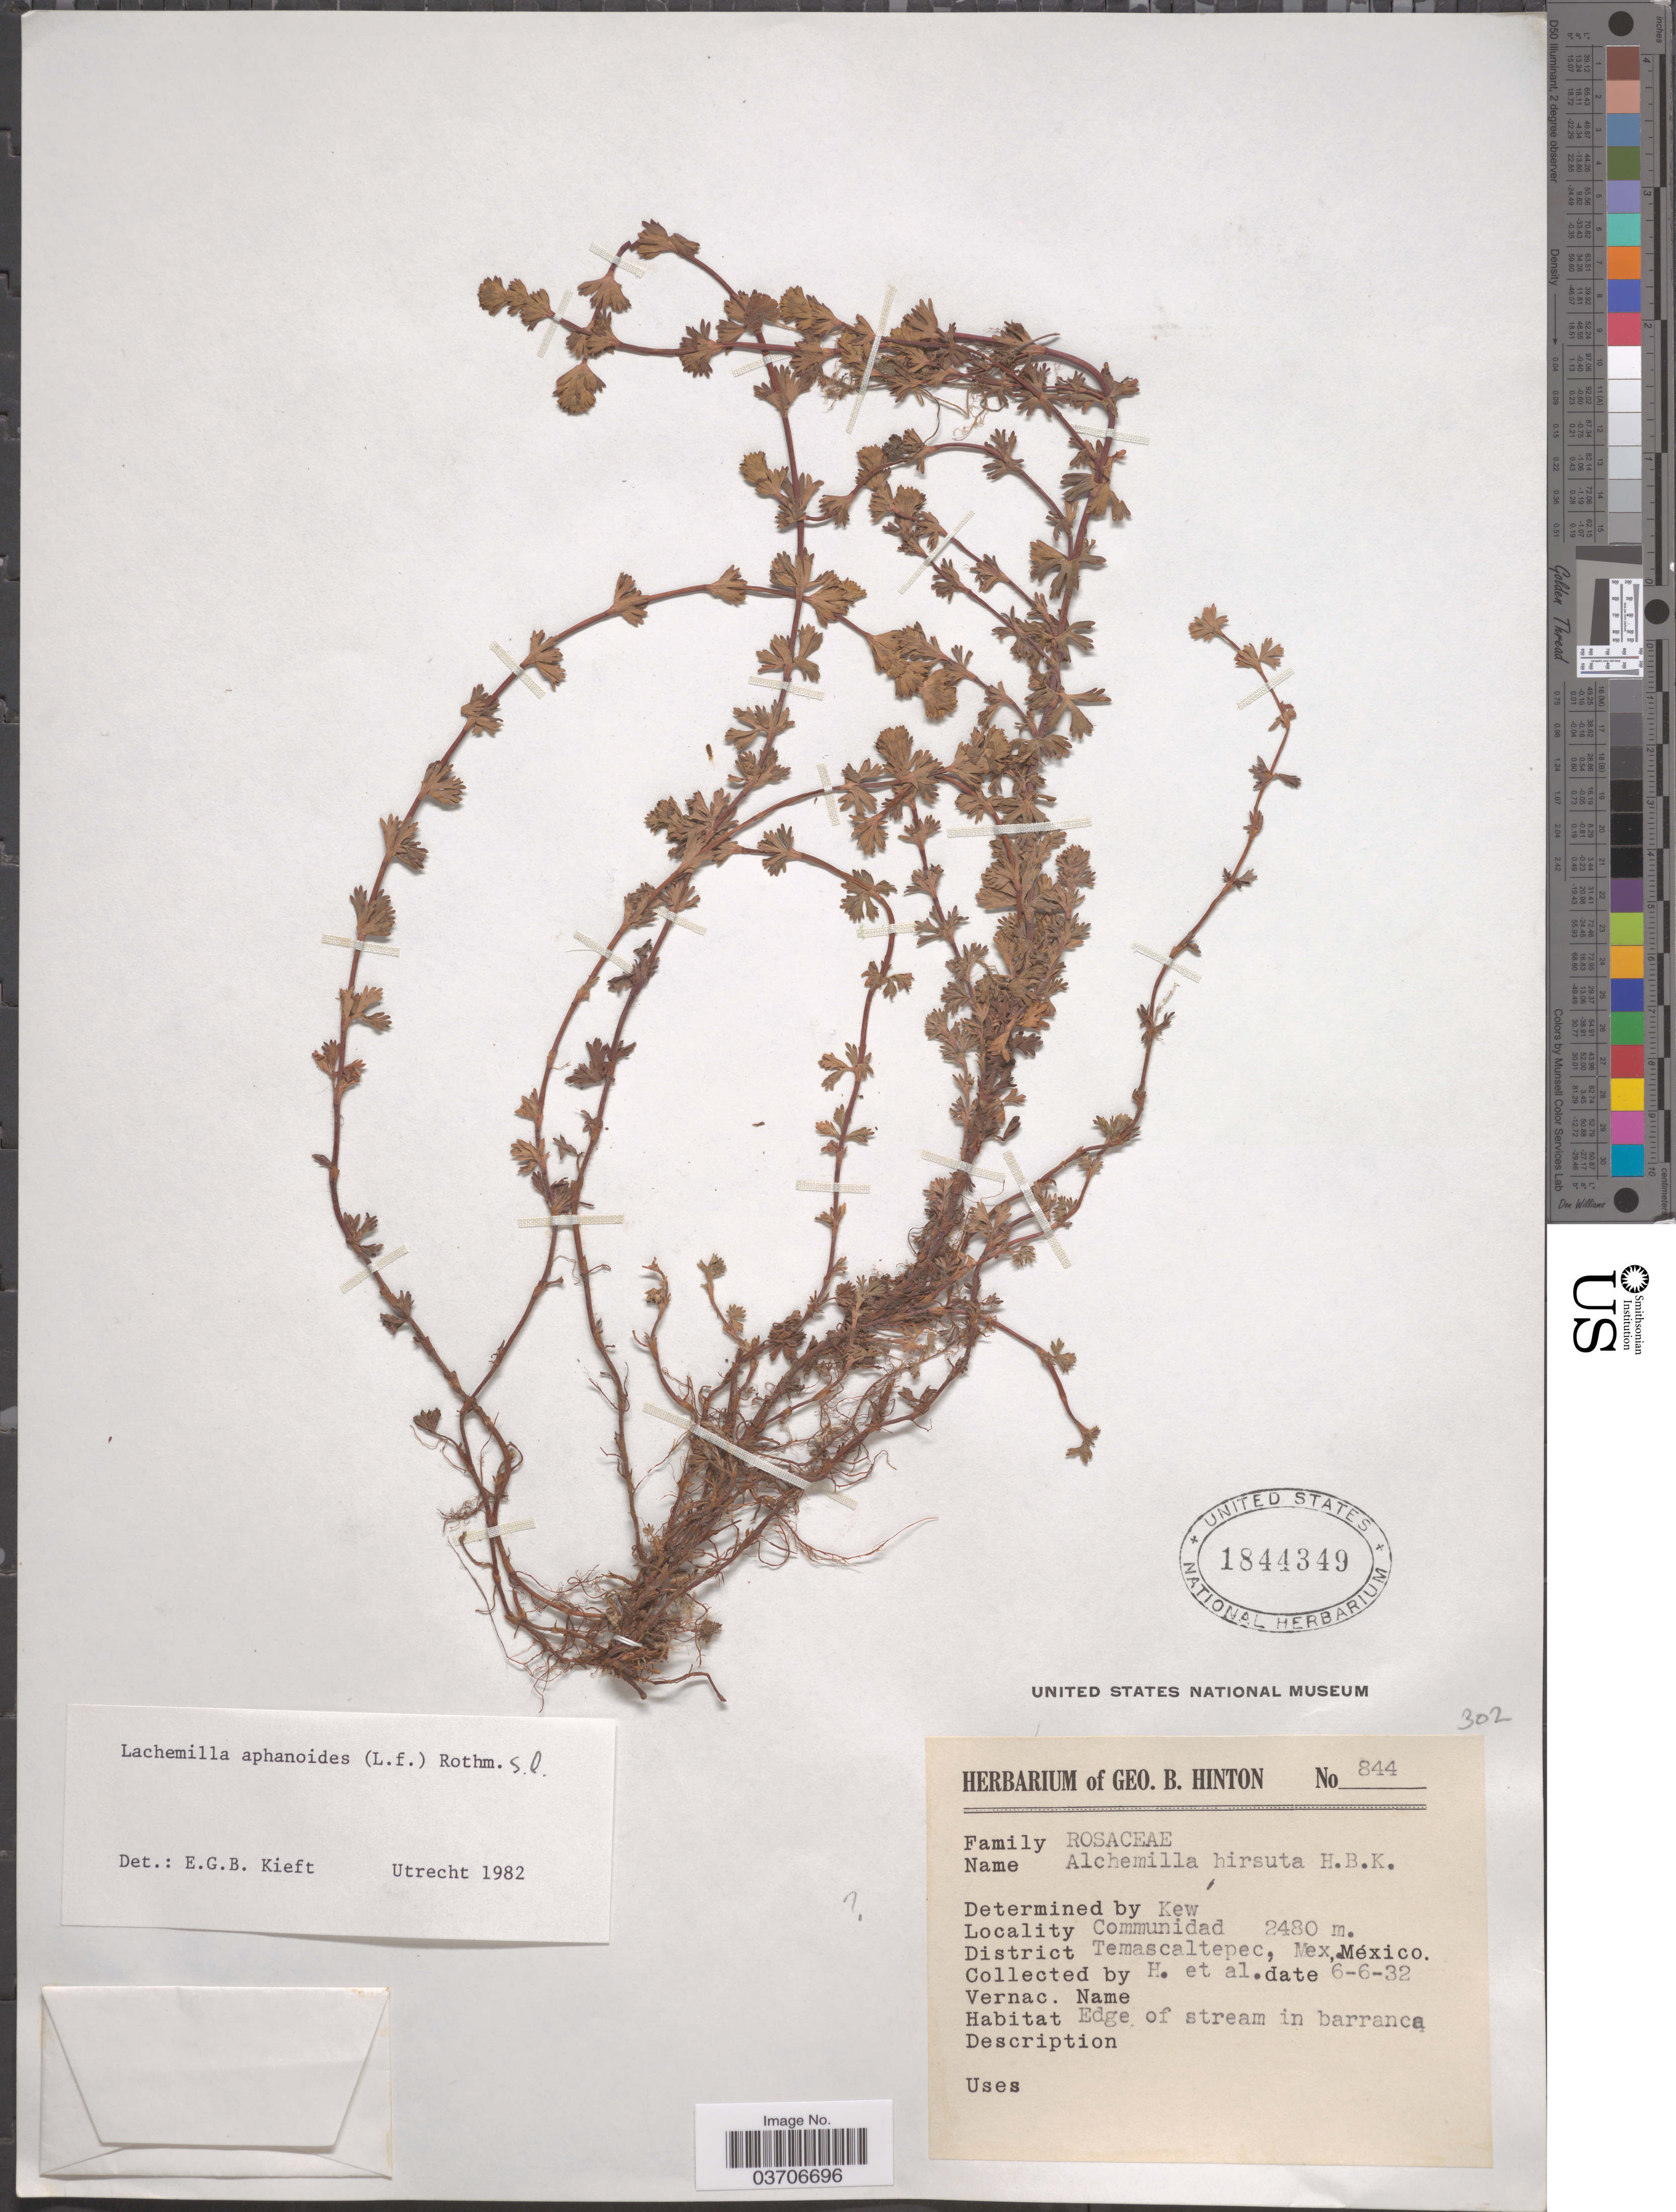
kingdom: Plantae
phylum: Tracheophyta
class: Magnoliopsida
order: Rosales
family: Rosaceae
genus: Lachemilla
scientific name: Lachemilla aphanoides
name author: (Mutis ex L. f.) Rothm.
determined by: Kieft, E. G. B.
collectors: G. B. Hinton & et al.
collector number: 844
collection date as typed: Transcribed d/m/y: 6/6/32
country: Mexico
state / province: México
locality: Communidad, District Temascaltepec.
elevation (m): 2480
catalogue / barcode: US 1844349